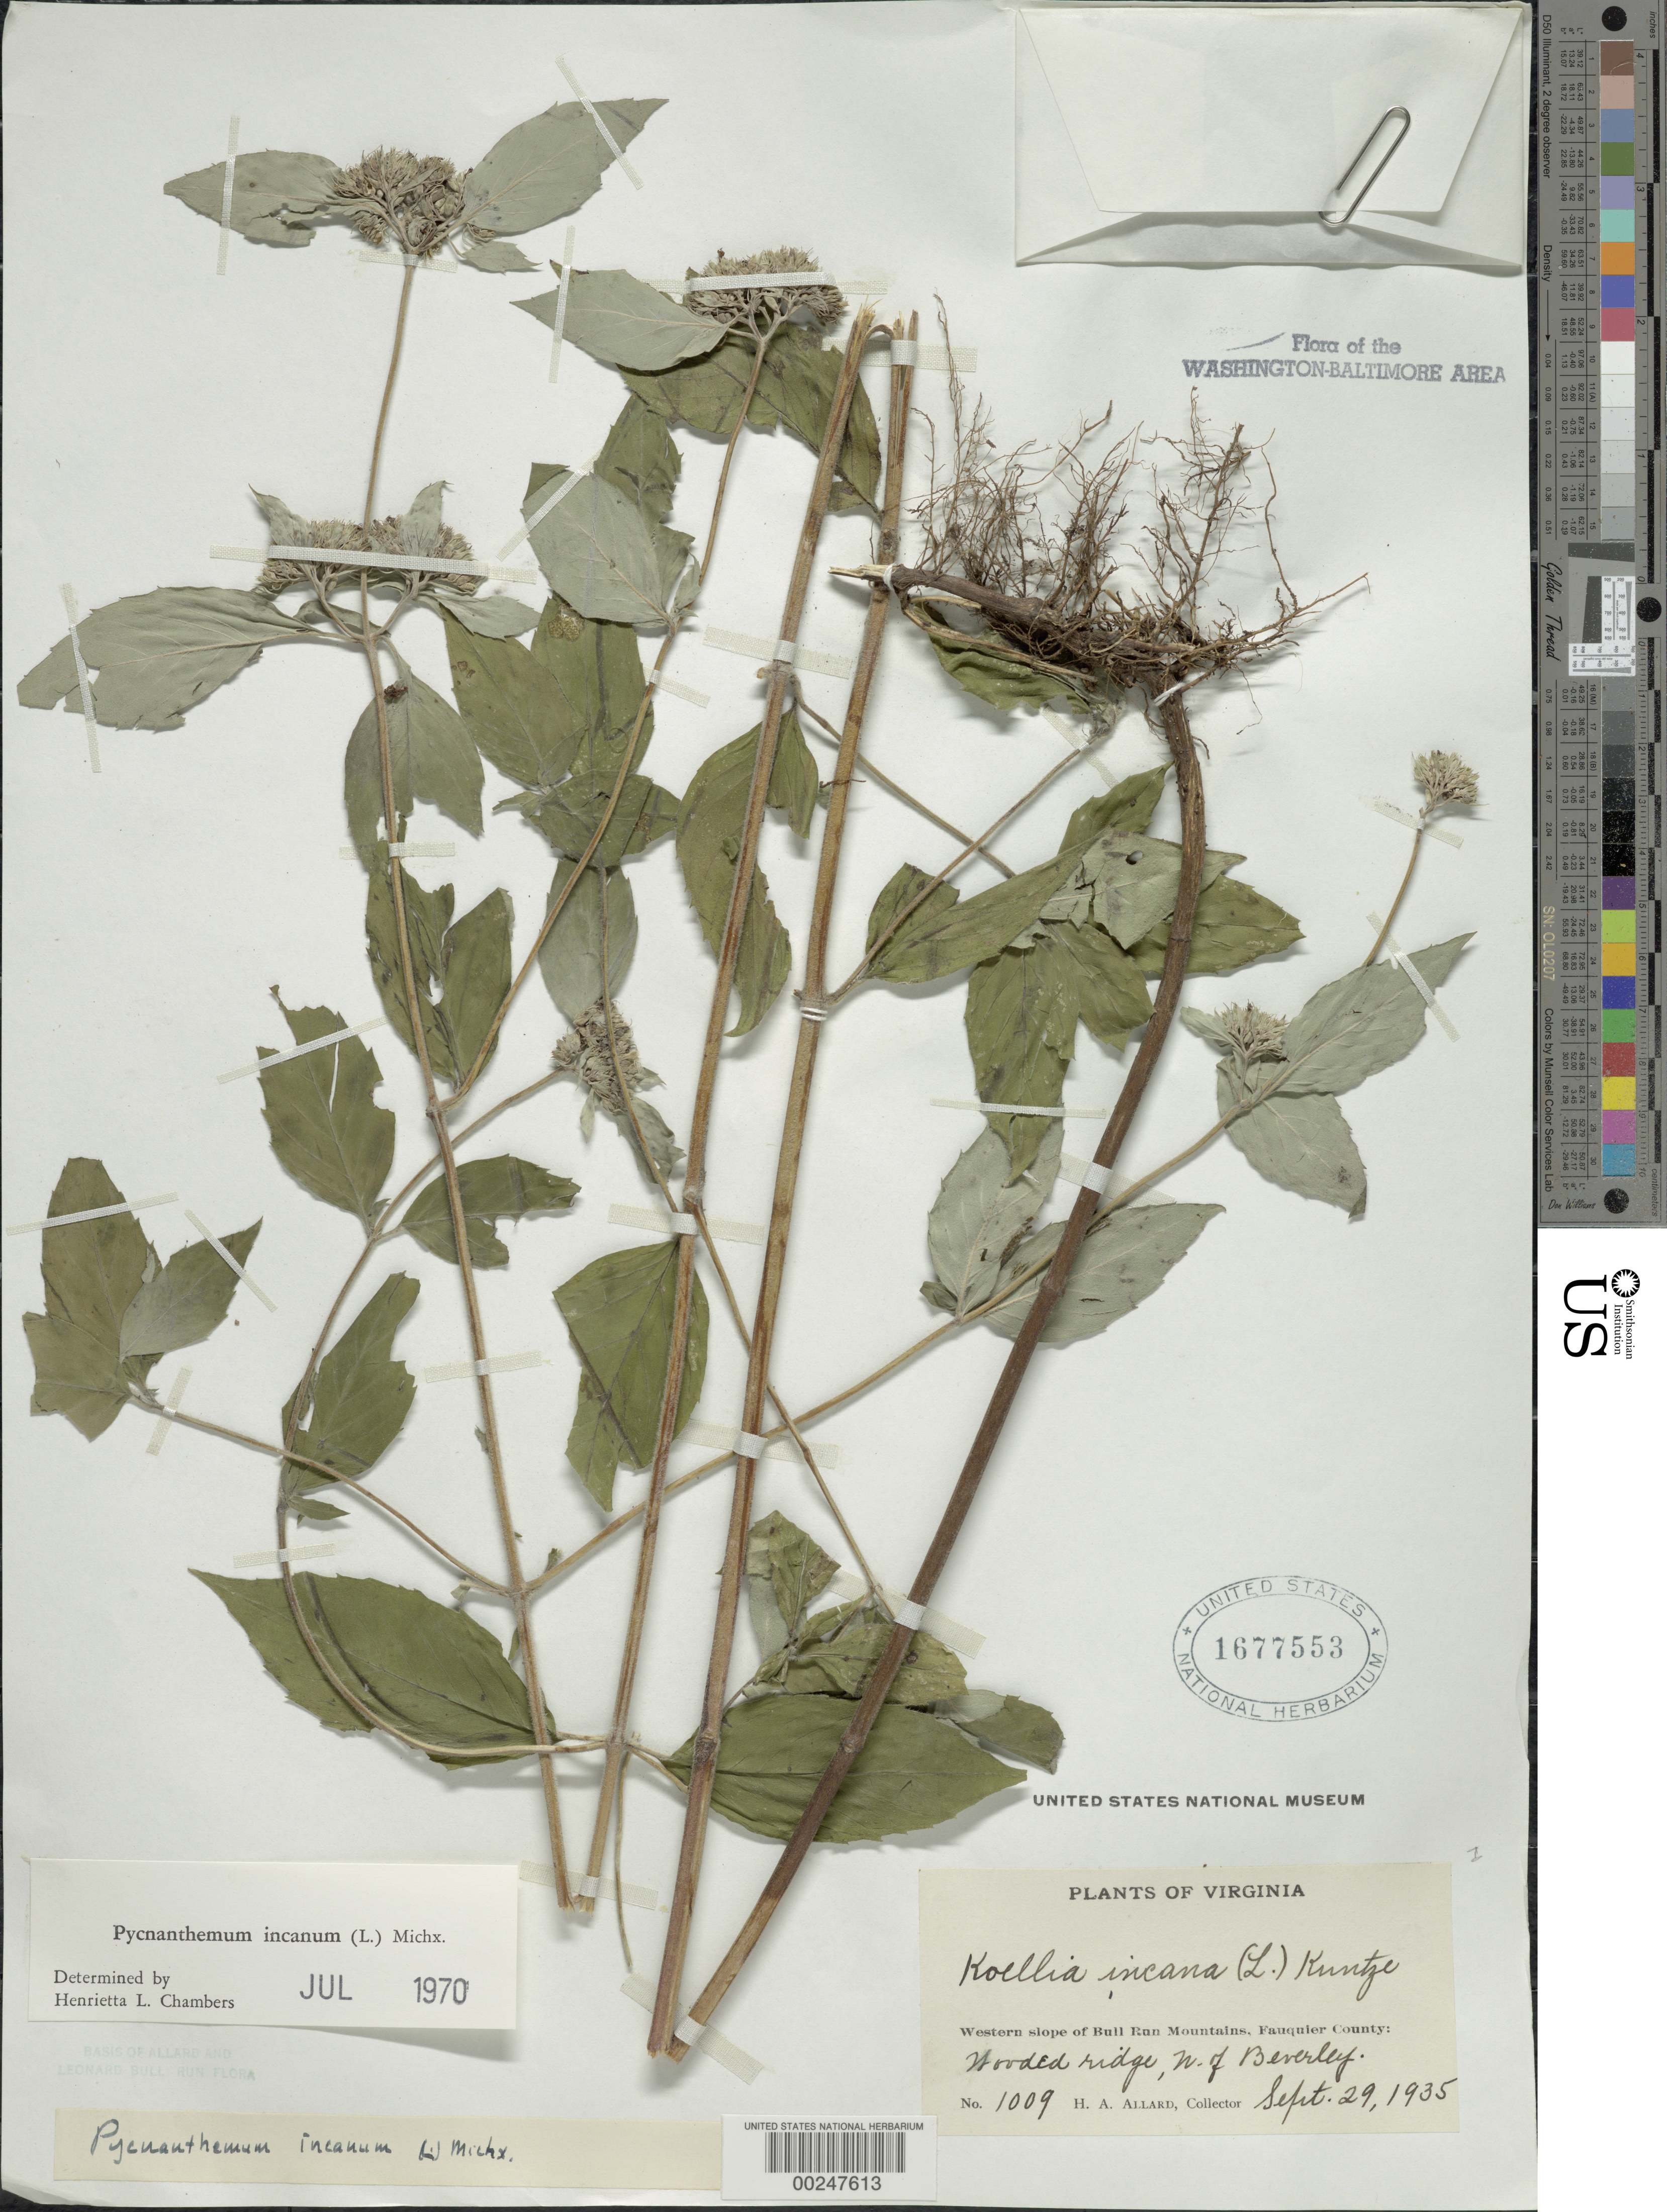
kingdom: Plantae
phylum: Tracheophyta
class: Magnoliopsida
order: Lamiales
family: Lamiaceae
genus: Pycnanthemum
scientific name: Pycnanthemum incanum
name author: (L.) Michx.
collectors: H. A. Allard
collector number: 1009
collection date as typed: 29 Sep 1935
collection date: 1935-09-29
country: United States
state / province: Virginia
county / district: Fauquier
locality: Western slope of Bull Mt, N of Beverley Mill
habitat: Wooded ridge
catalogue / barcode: US 1677553